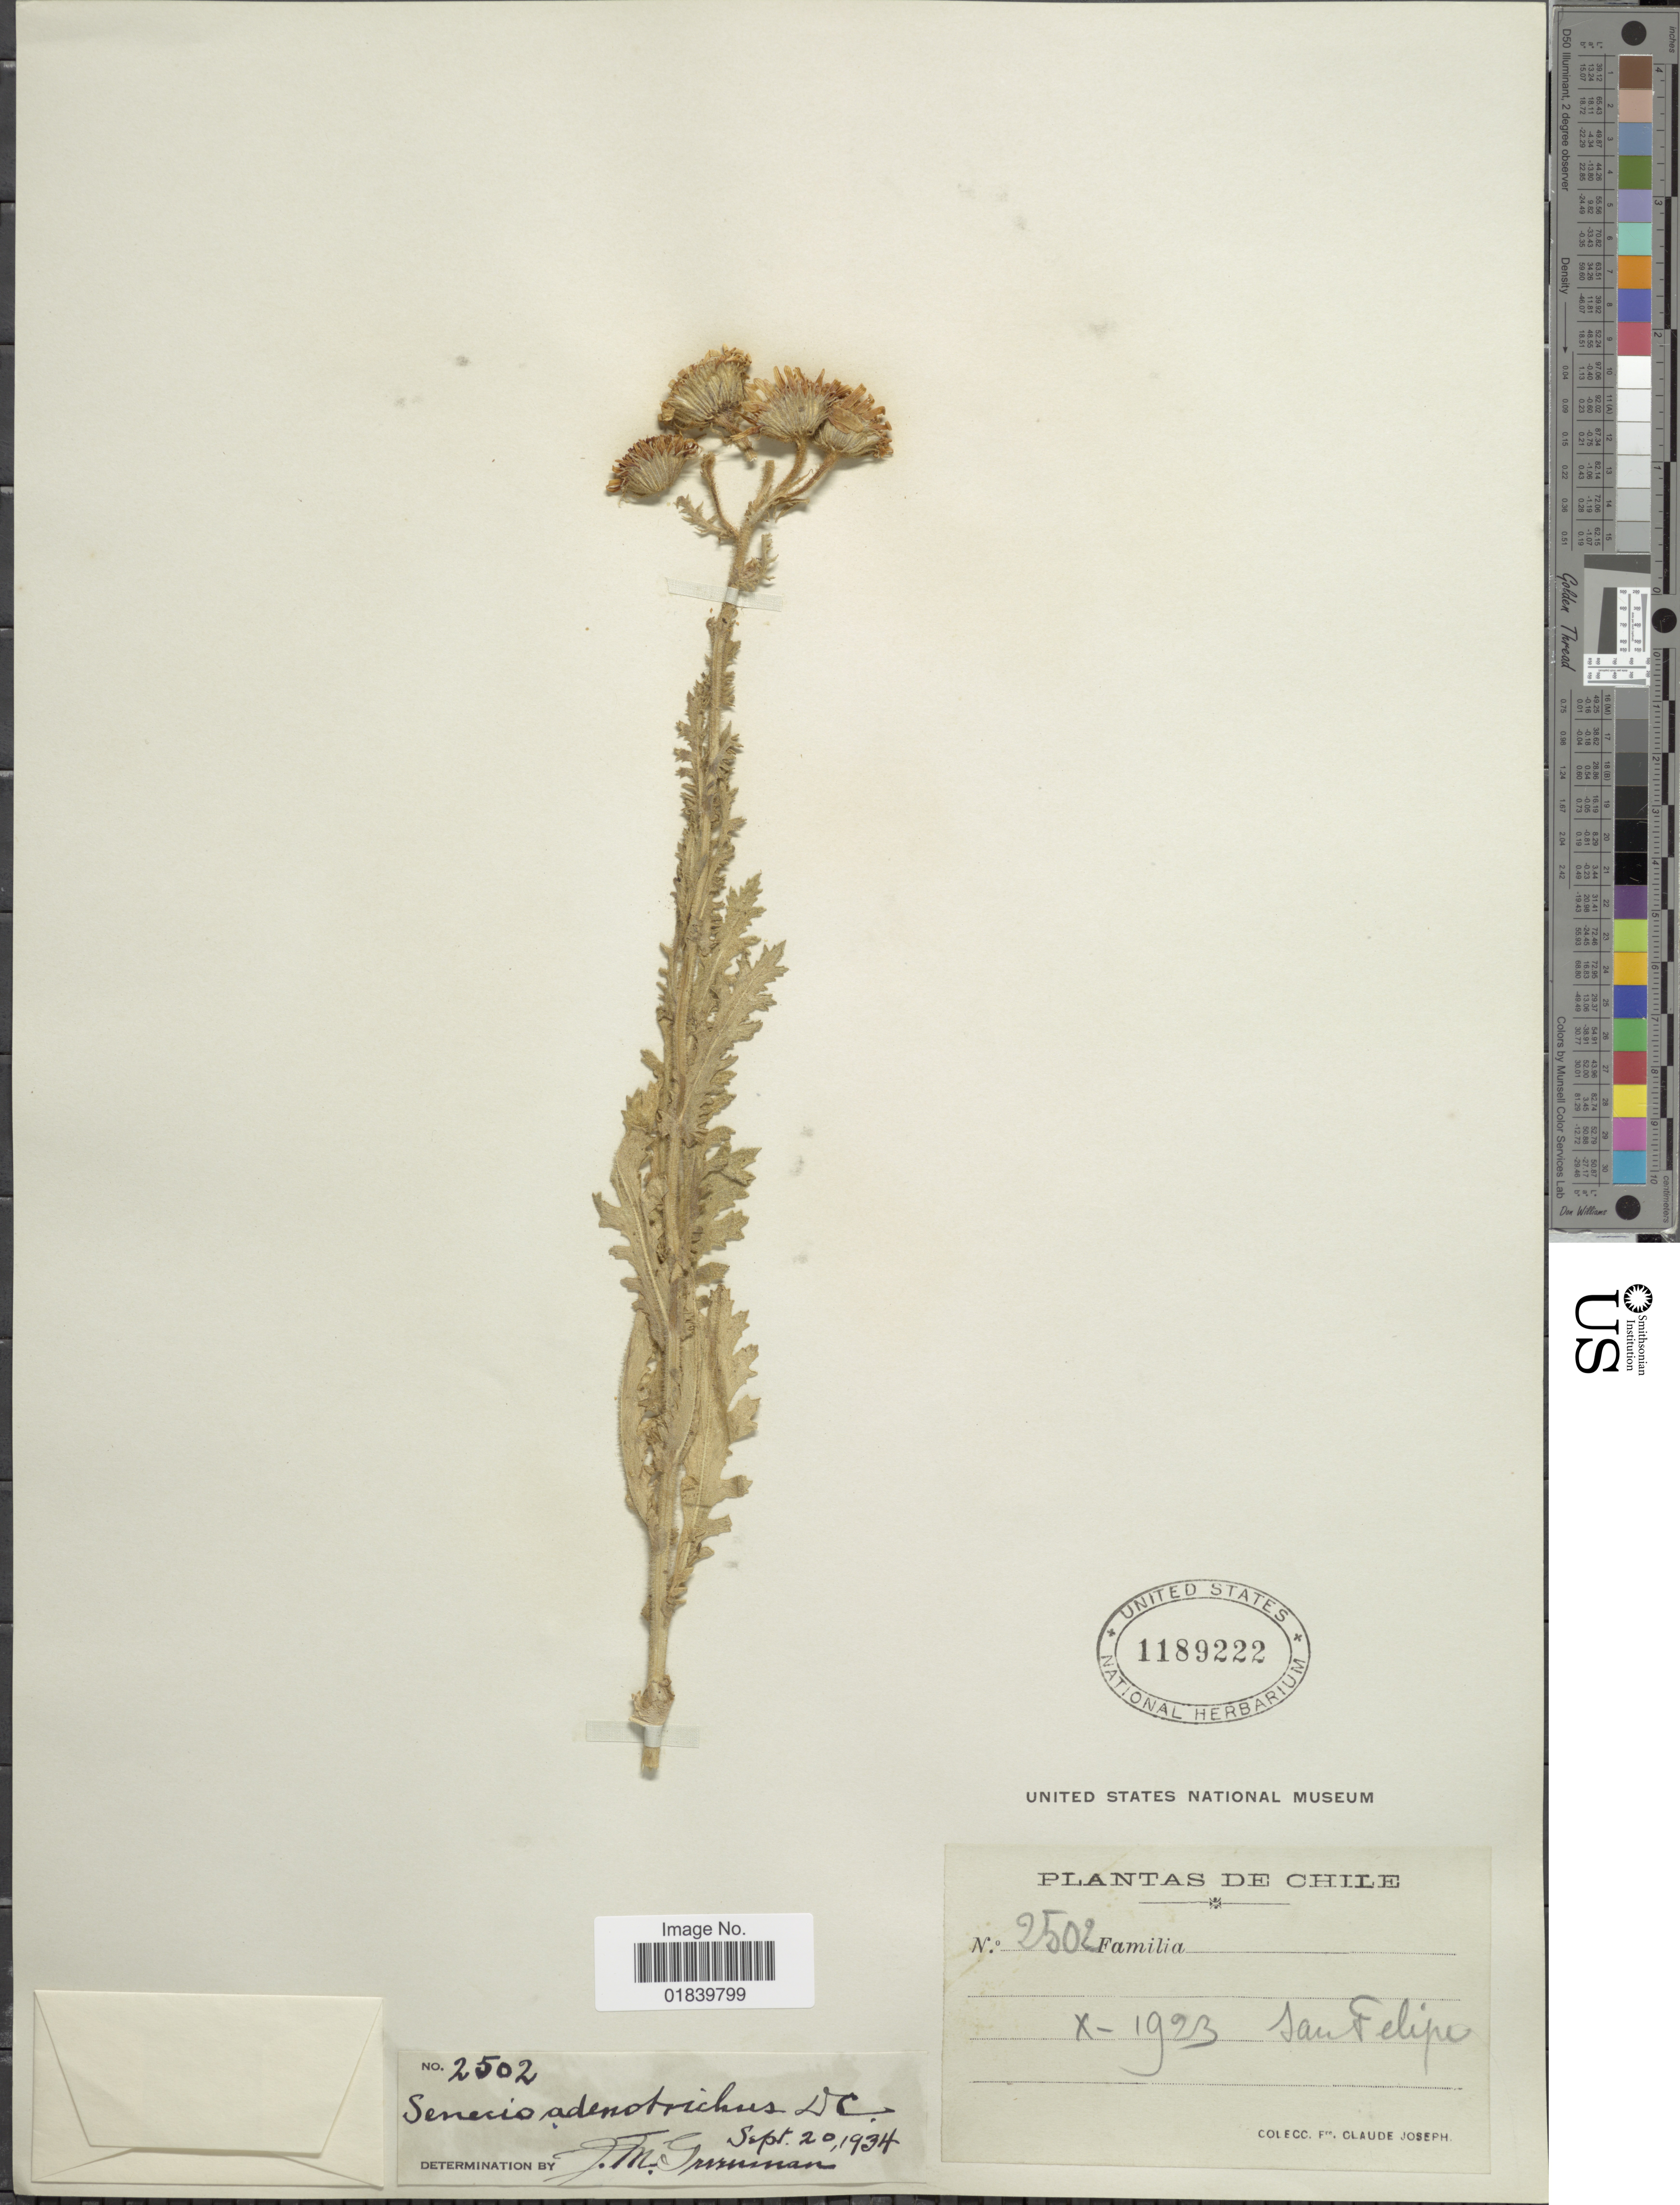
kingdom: Plantae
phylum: Tracheophyta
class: Magnoliopsida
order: Asterales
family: Asteraceae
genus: Senecio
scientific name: Senecio adenotrichius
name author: DC.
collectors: Bro. Claude-Joseph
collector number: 2502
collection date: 1923-10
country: Chile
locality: San Felipe.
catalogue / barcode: US 1189222